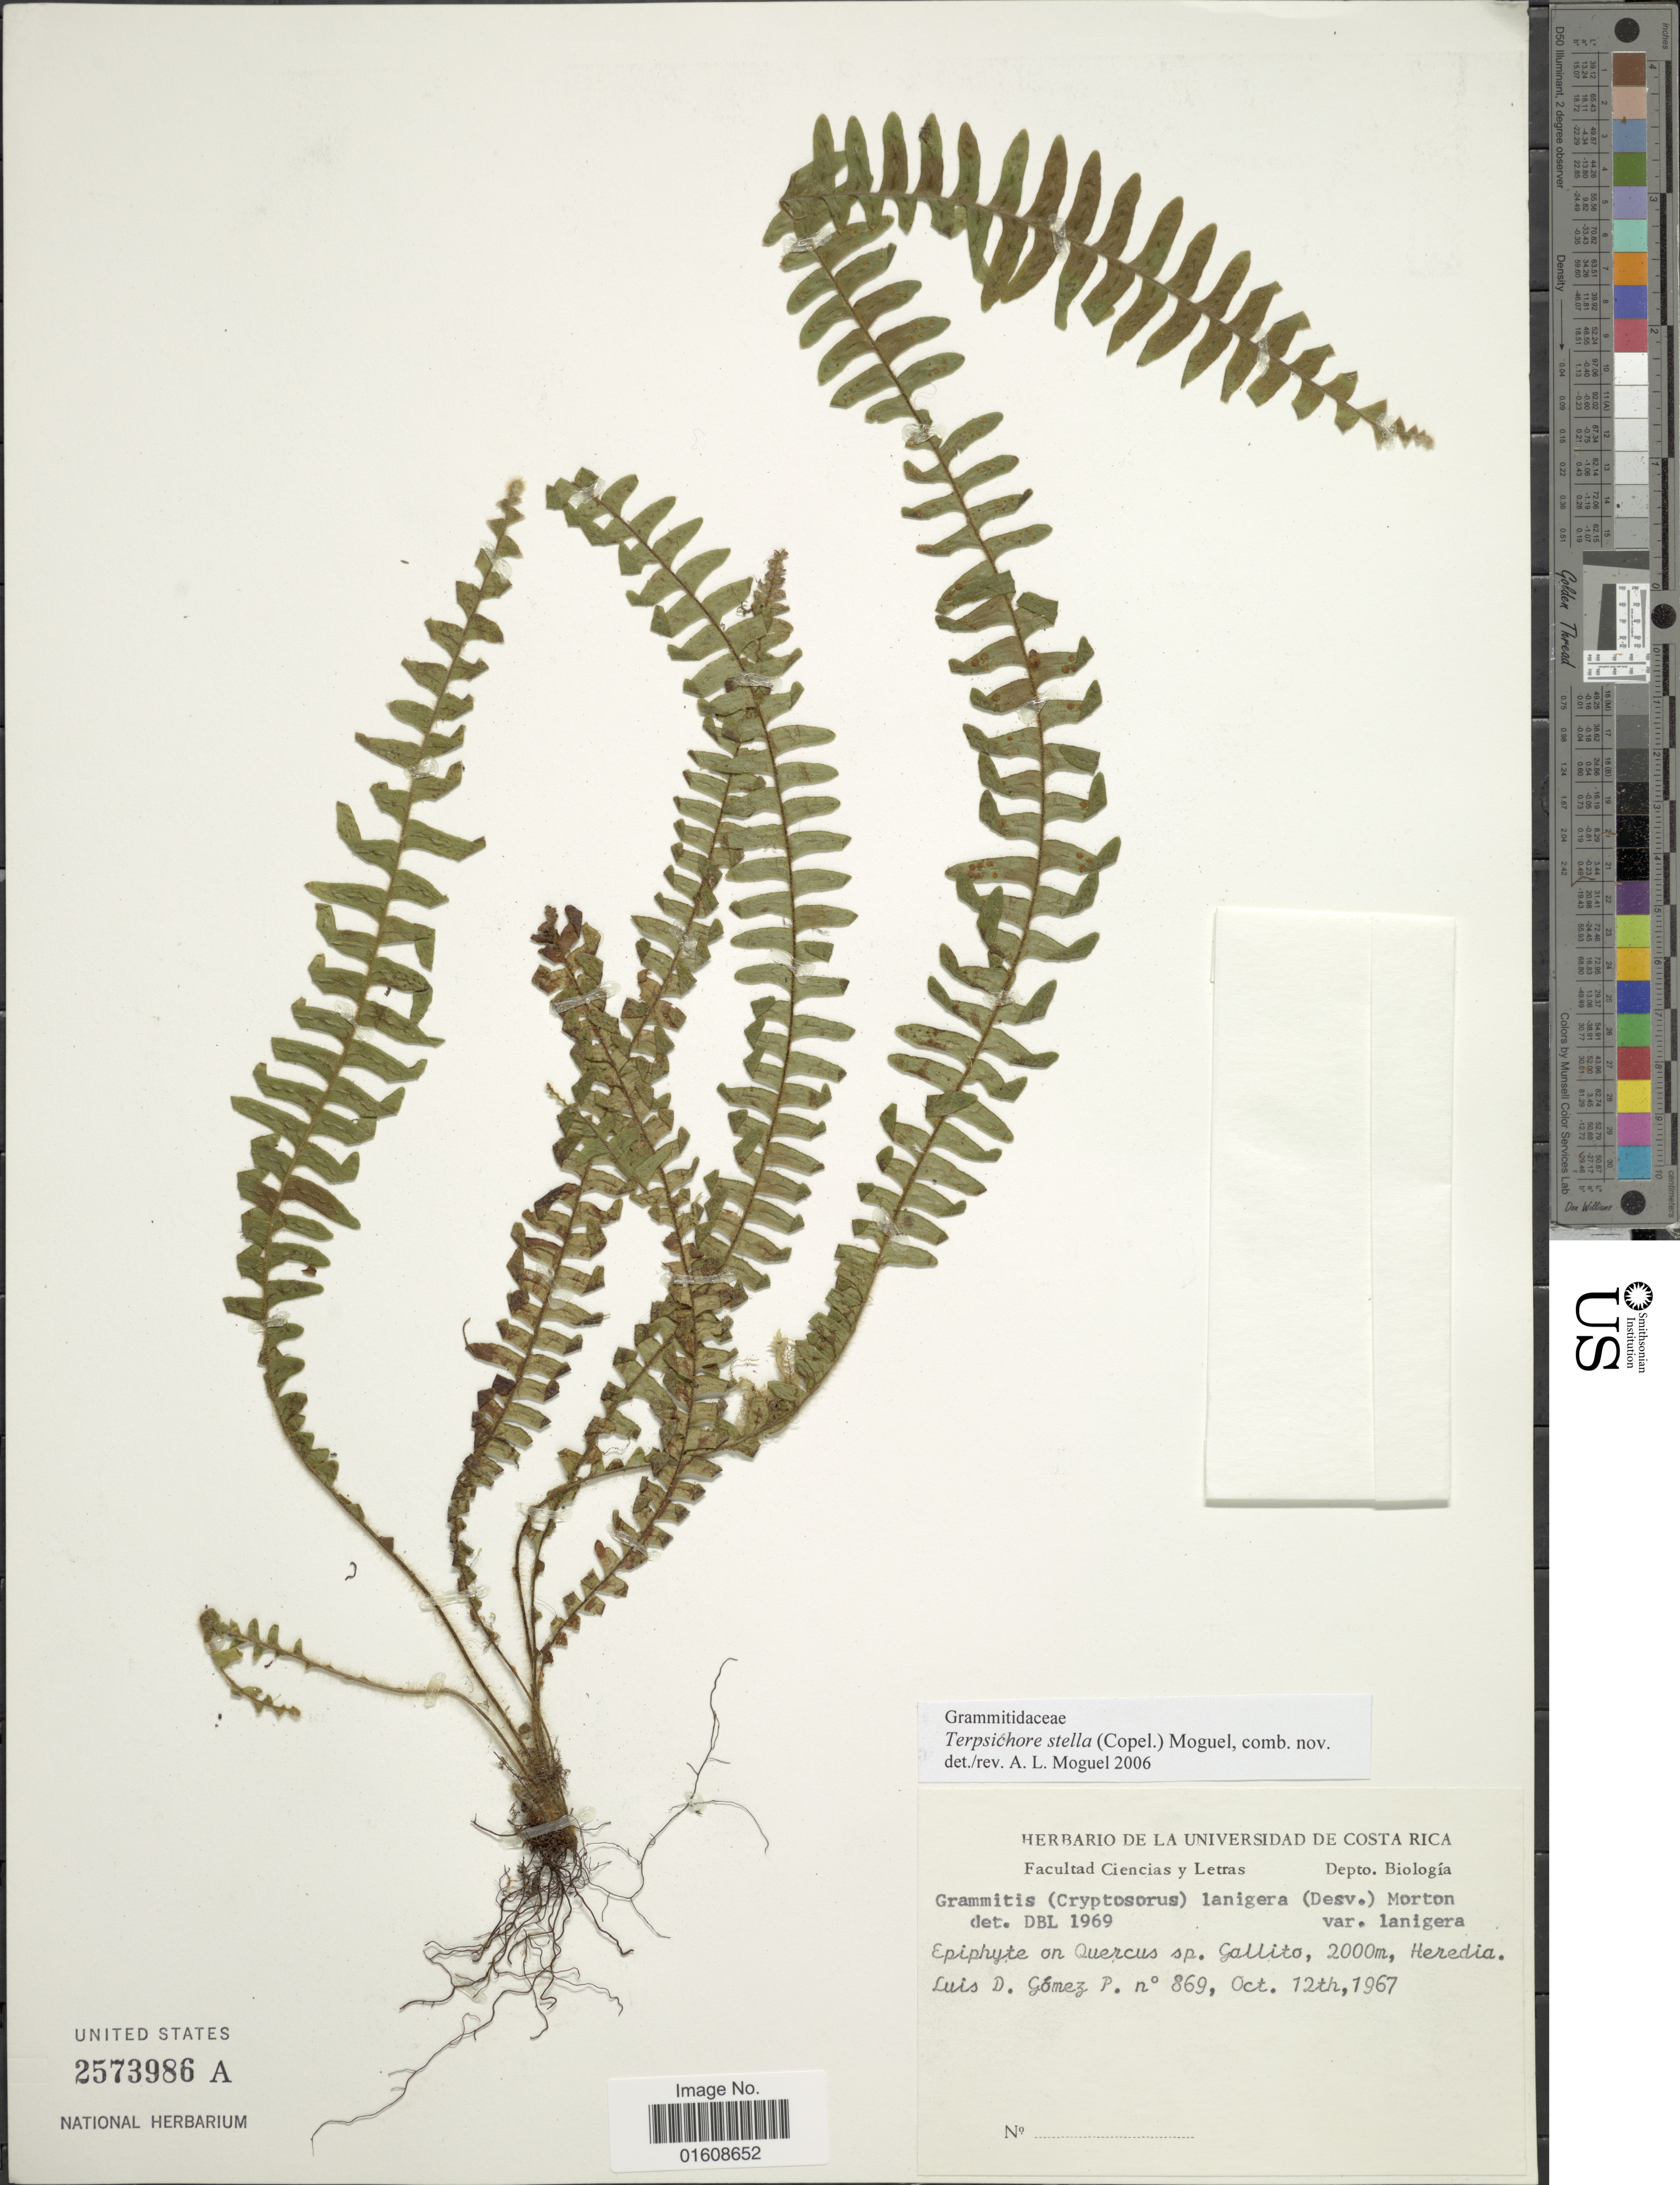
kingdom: Plantae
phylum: Tracheophyta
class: Polypodiopsida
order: Polypodiales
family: Polypodiaceae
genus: Alansmia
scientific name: Alansmia stella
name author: (Copel.) Moguel & M. Kessler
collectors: L. D. Gómez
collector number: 869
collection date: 1967-10-12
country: Costa Rica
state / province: Heredia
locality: Quercus sp. Gallita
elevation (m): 2000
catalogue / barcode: US 2573986A